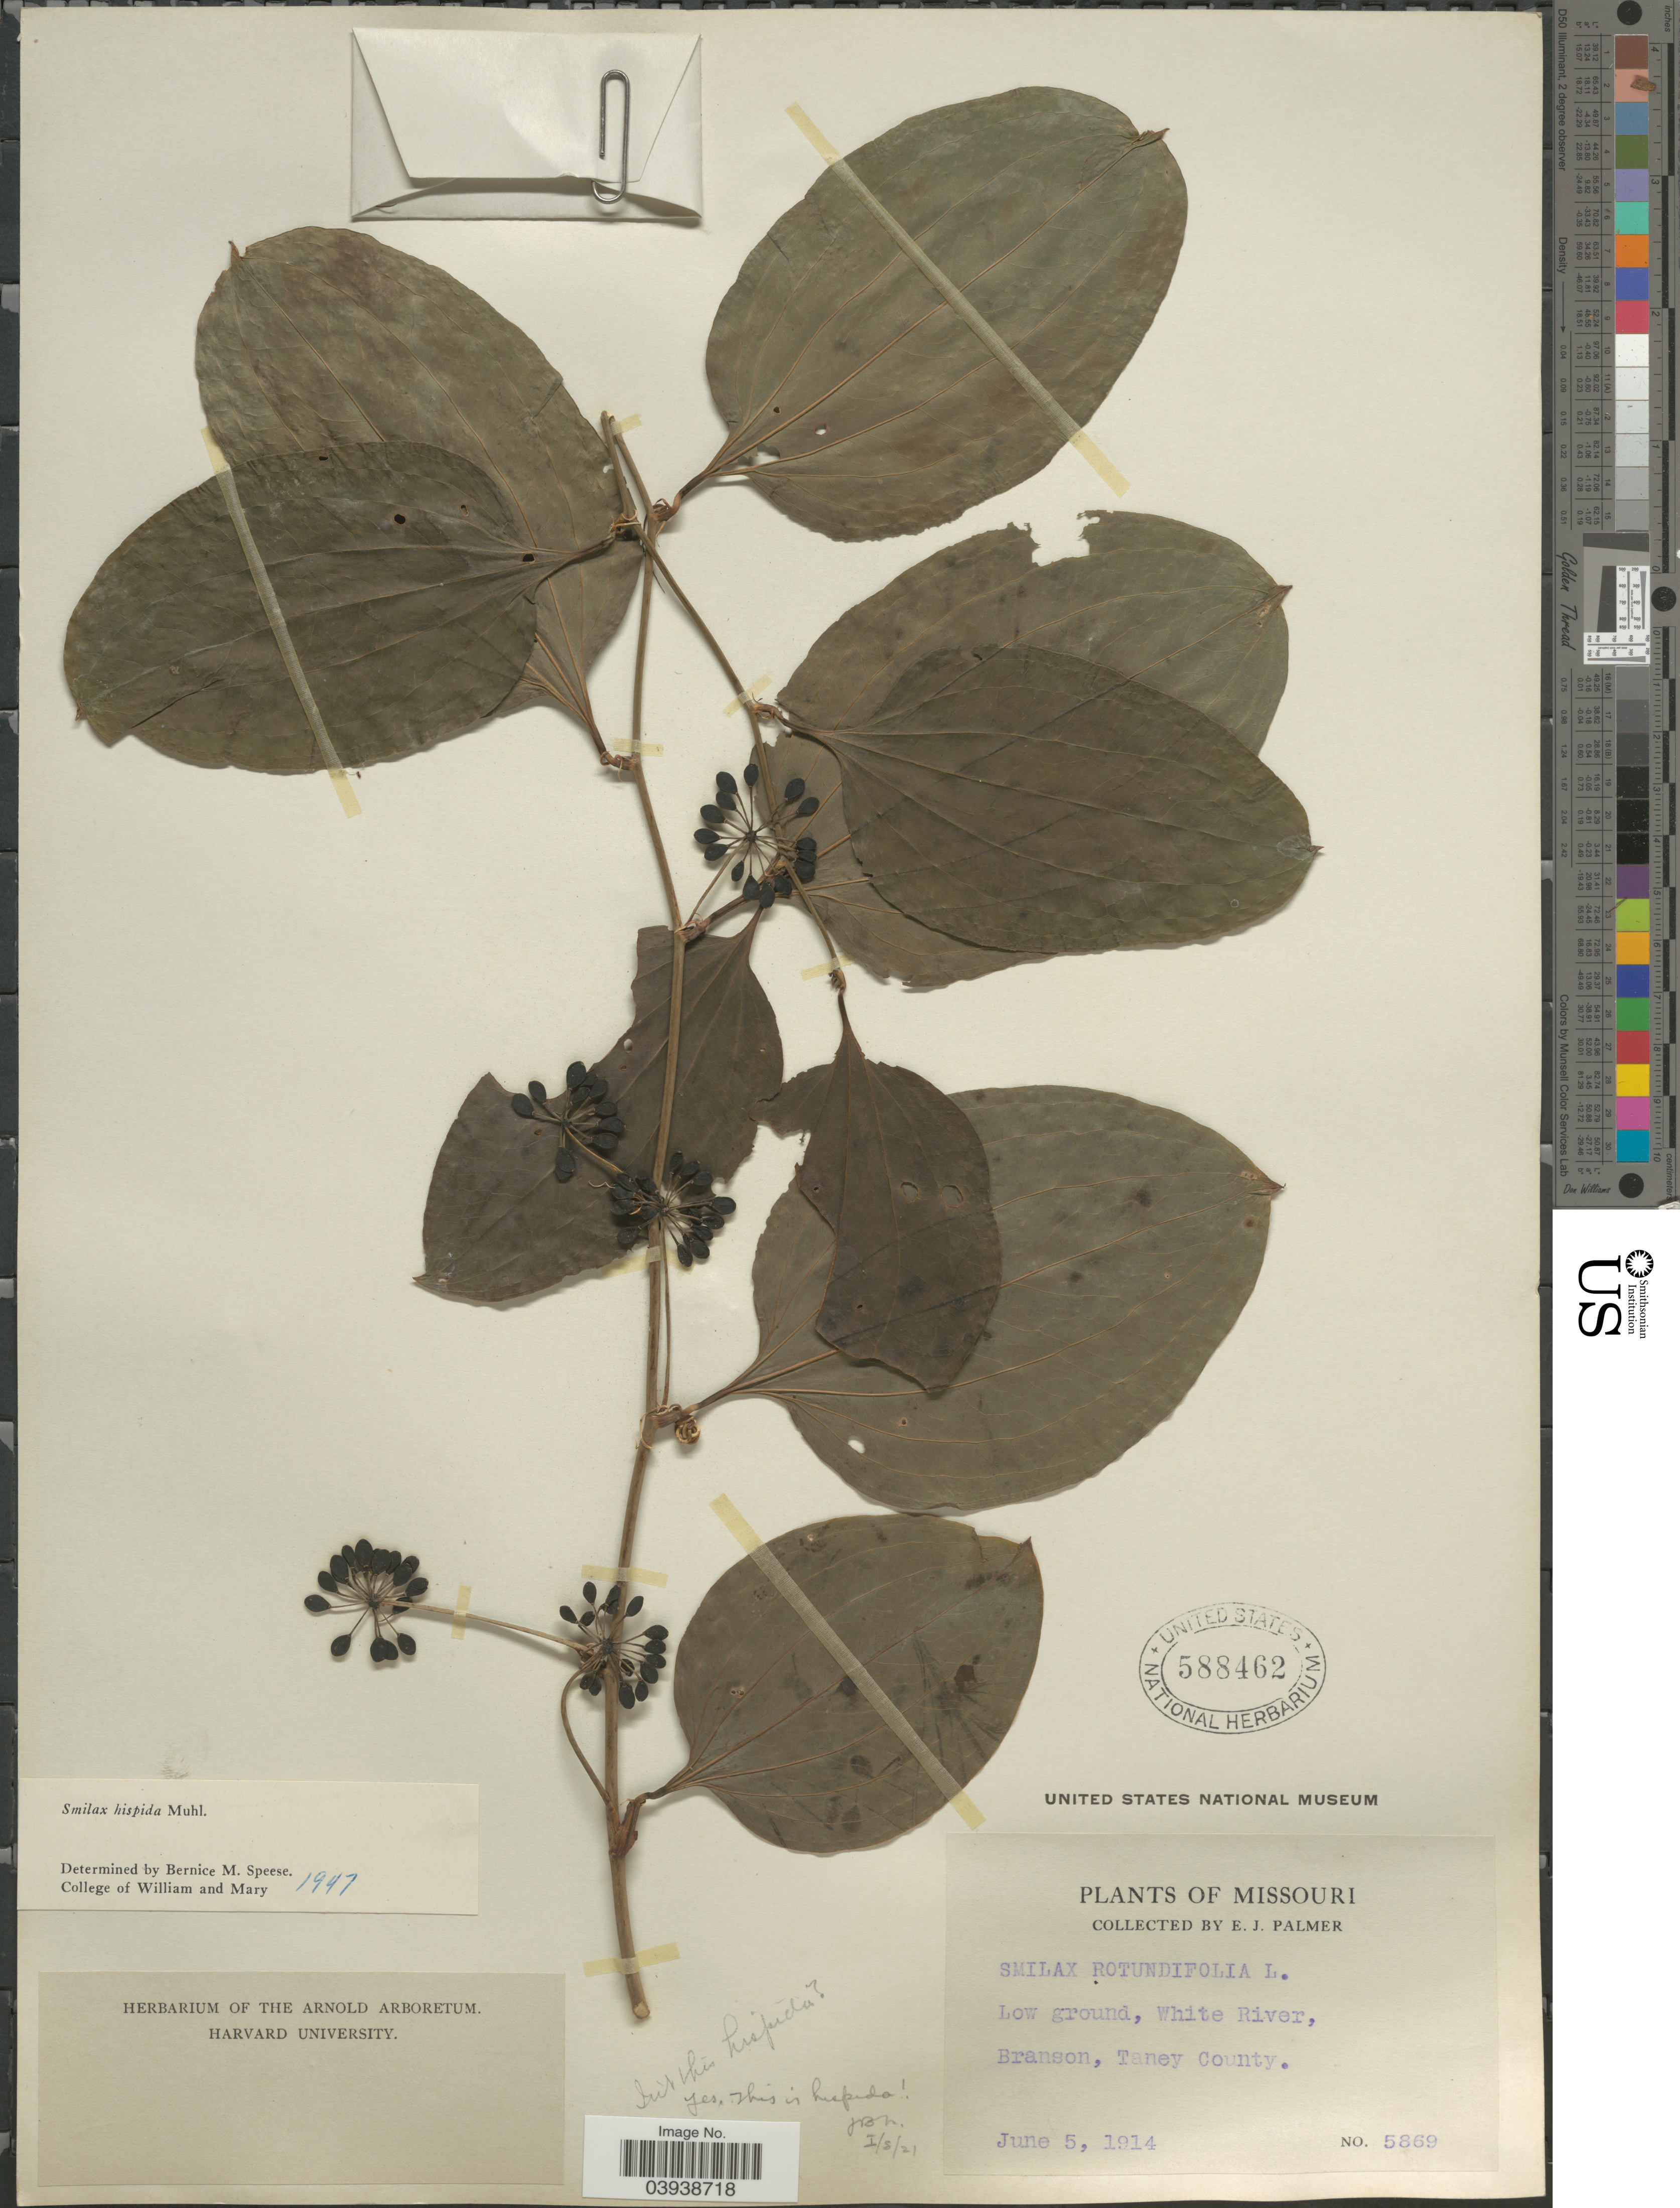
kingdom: Plantae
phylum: Tracheophyta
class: Liliopsida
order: Liliales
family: Smilacaceae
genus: Smilax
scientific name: Smilax hispida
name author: Raf.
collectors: E. J. Palmer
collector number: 5869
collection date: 1914-06-05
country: United States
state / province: Missouri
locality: White River, Branson, Taney County.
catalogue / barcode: US 588462